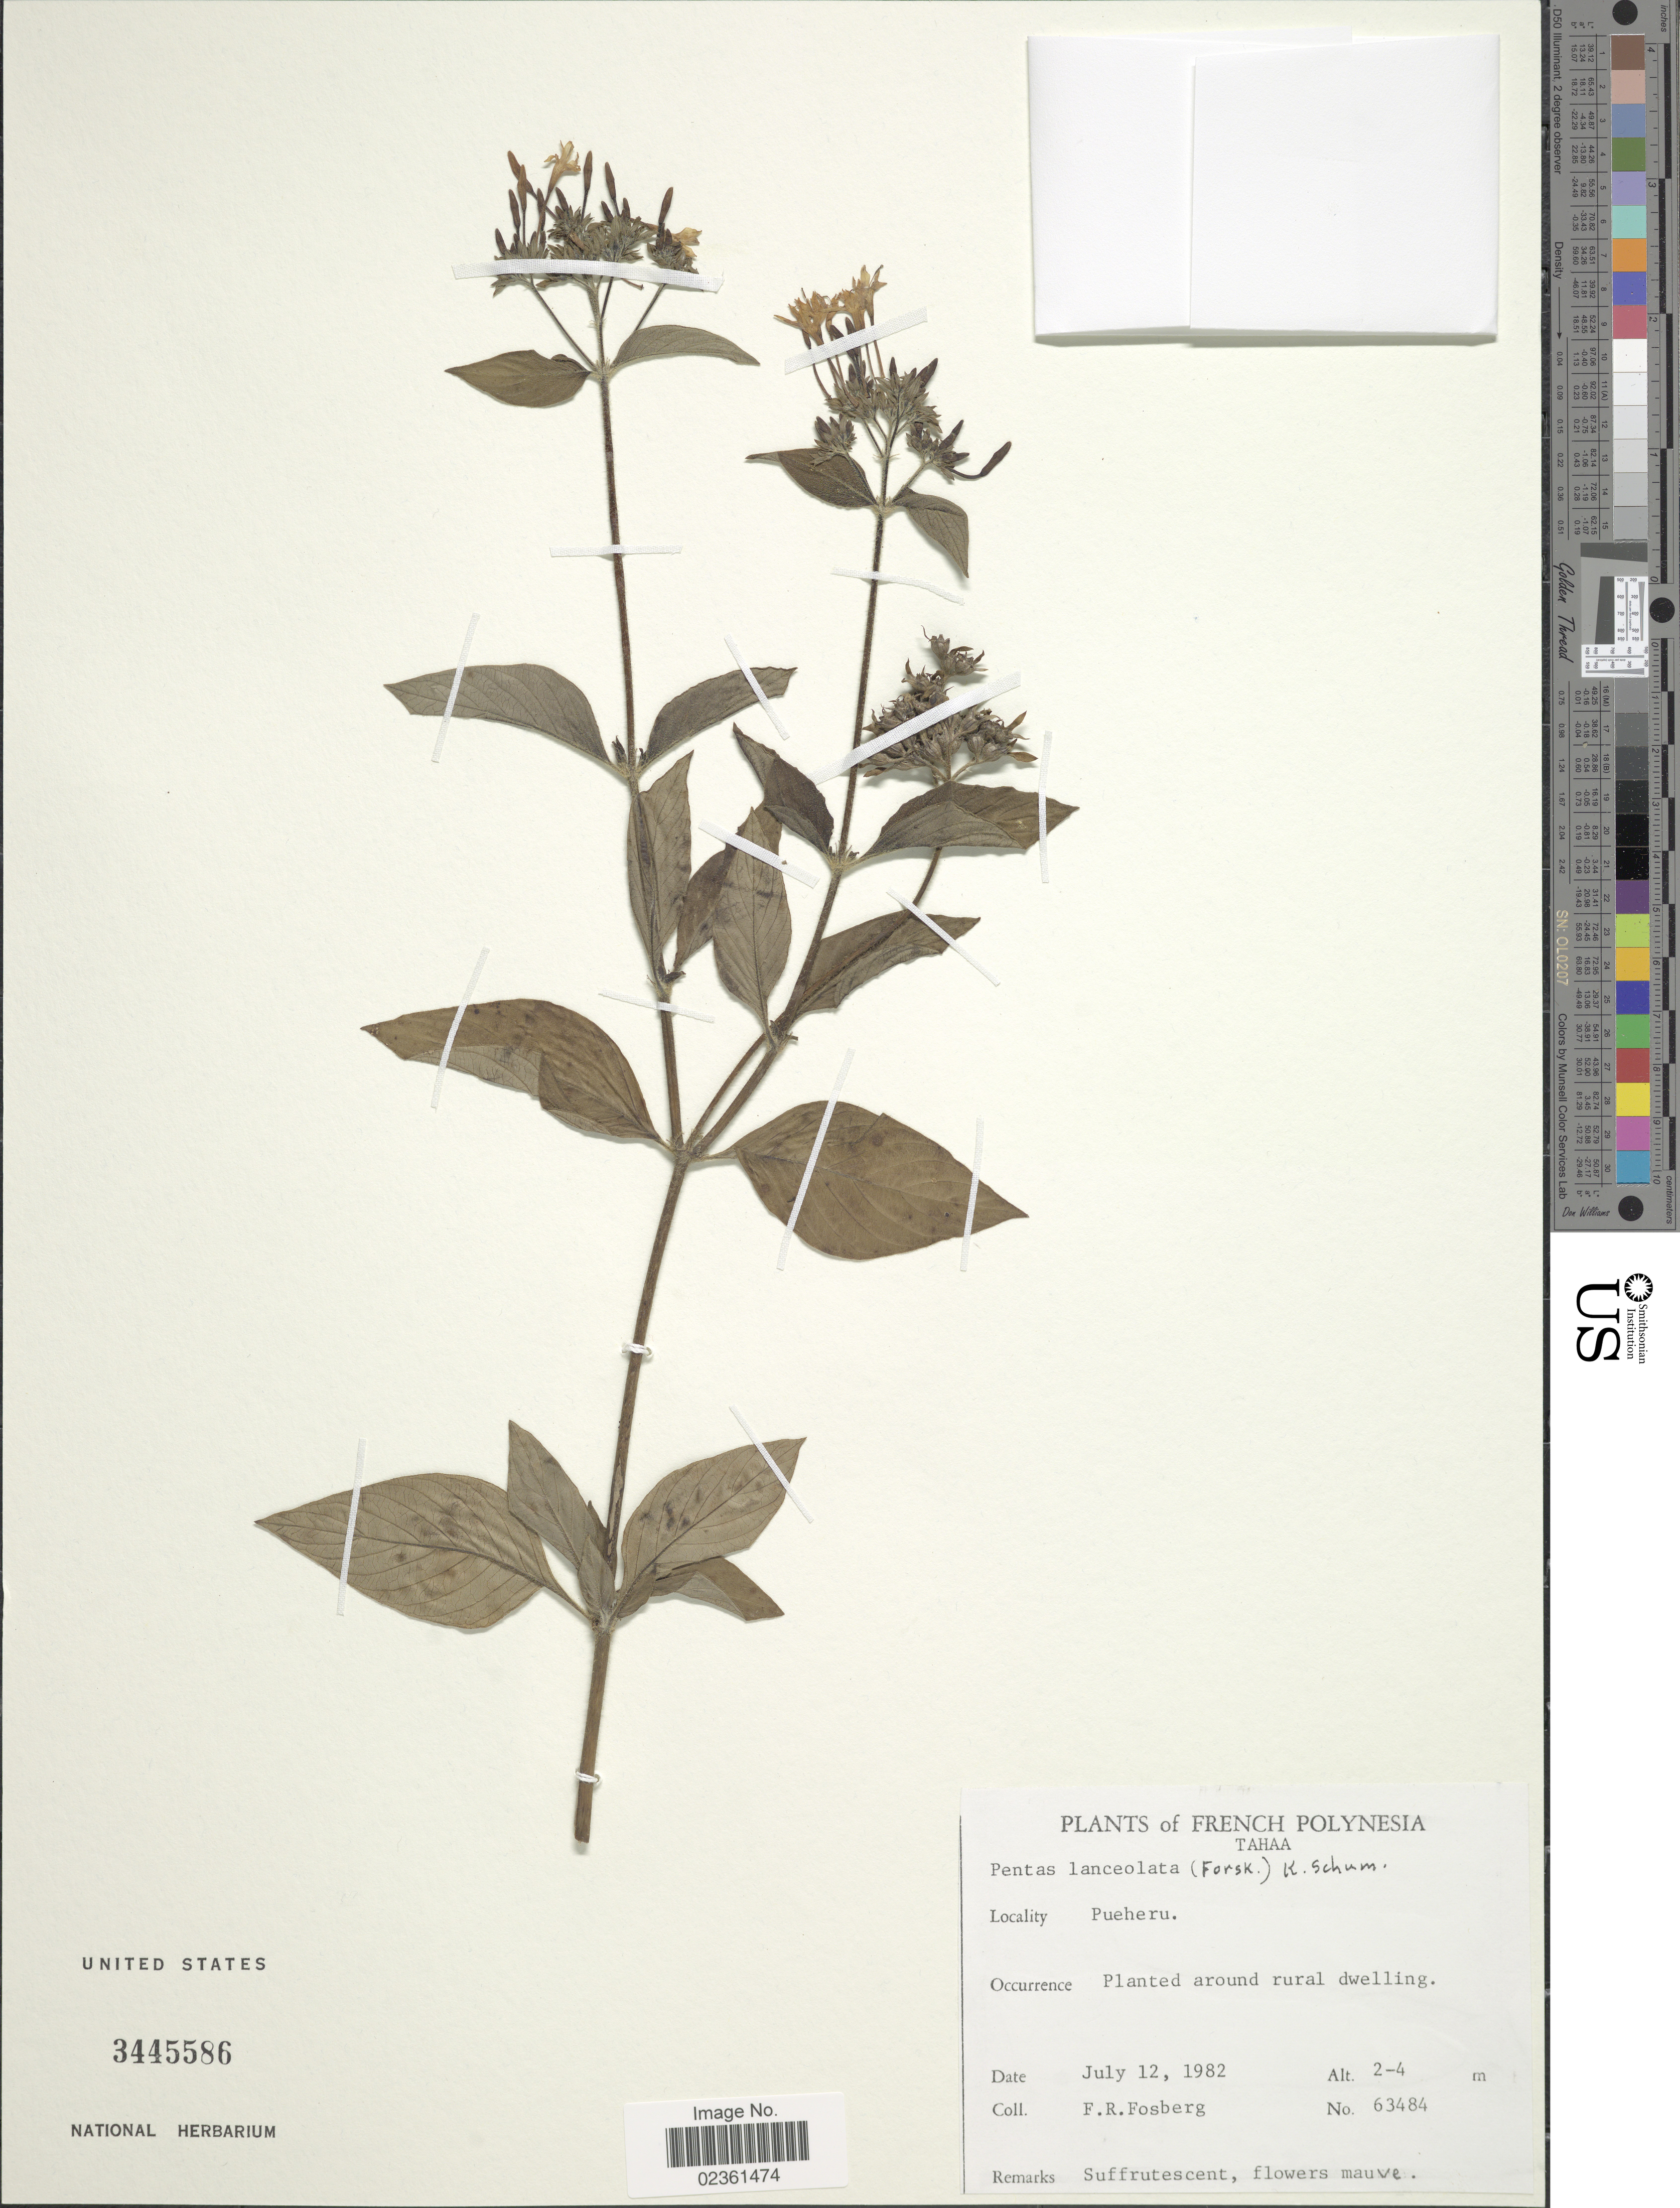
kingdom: Plantae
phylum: Tracheophyta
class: Magnoliopsida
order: Gentianales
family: Rubiaceae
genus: Pentas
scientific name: Pentas lanceolata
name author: (Forssk.) Deflers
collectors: F. R. Fosberg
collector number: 63484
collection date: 1982-07-12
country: French Polynesia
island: Tahaa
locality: Tahaa, Pueheru, around rural dwelling.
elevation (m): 2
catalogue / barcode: US 3445586